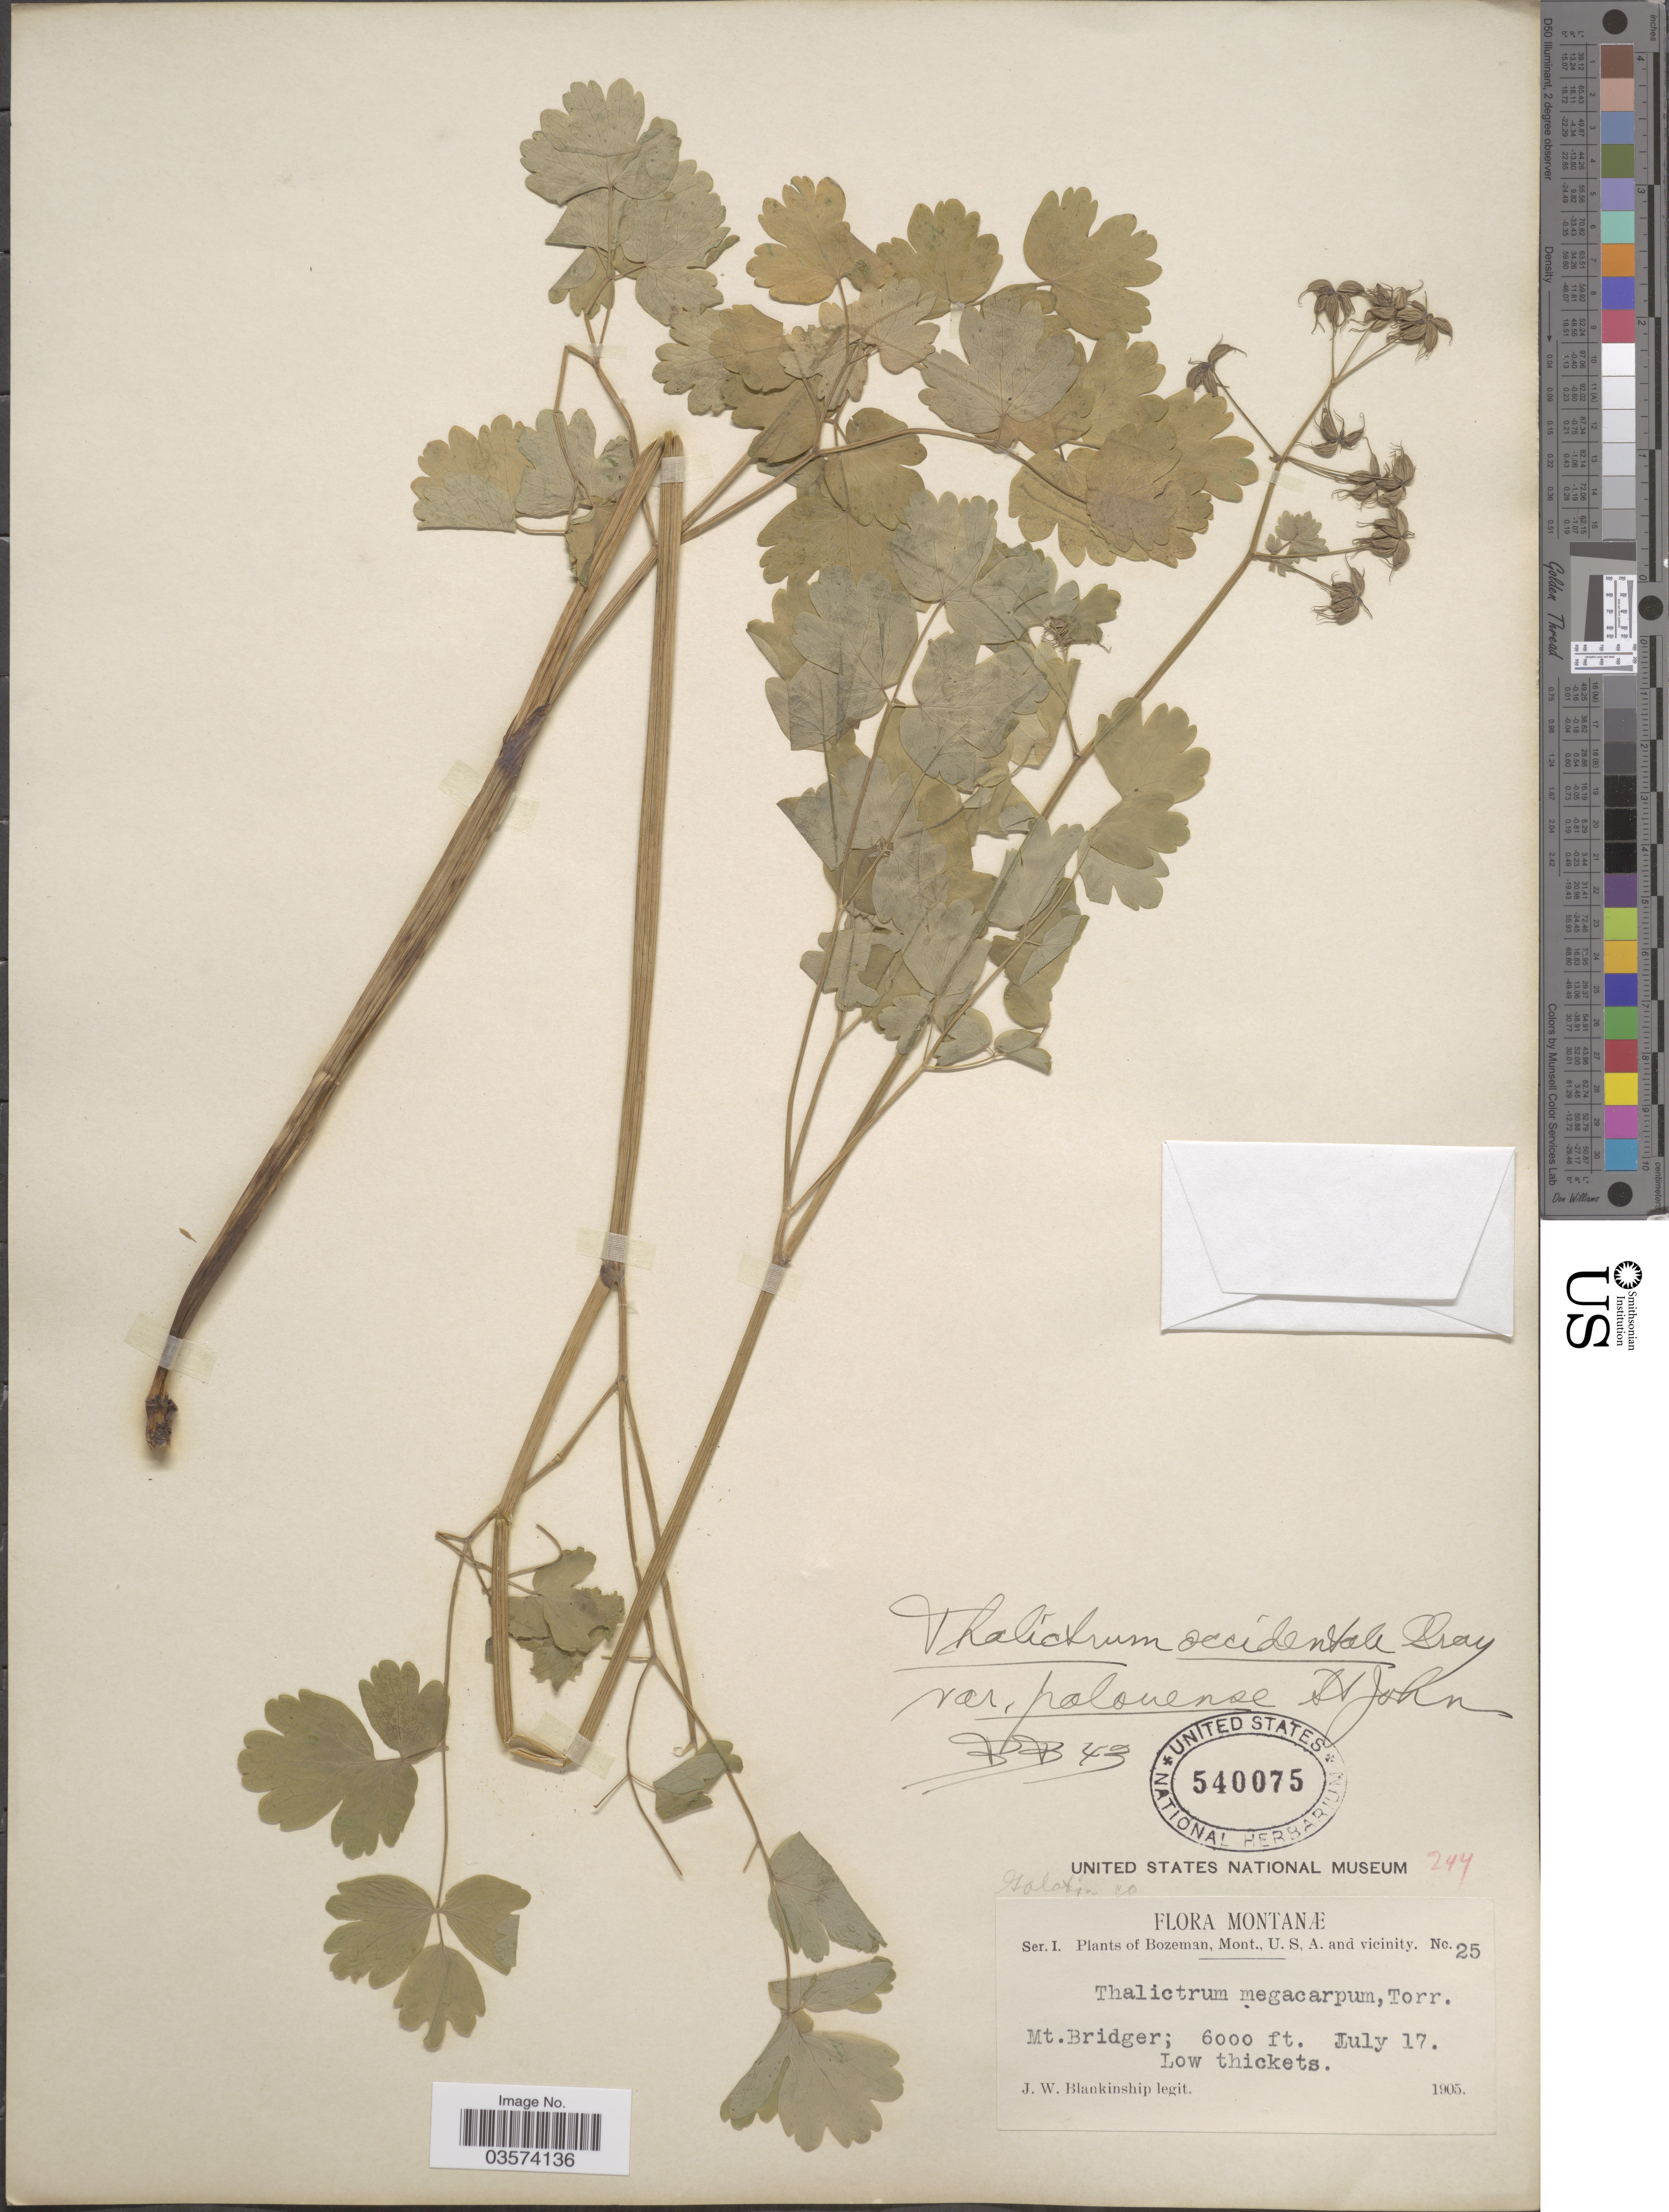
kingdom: Plantae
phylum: Tracheophyta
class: Magnoliopsida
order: Ranunculales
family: Ranunculaceae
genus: Thalictrum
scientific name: Thalictrum occidentale var. palousense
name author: H. St. John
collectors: J. W. Blankinship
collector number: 25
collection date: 1905-07-17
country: United States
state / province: Montana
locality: Bozeman, U.S.A. and vicinity. Mt. Bridger.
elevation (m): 1829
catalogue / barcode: US 540075